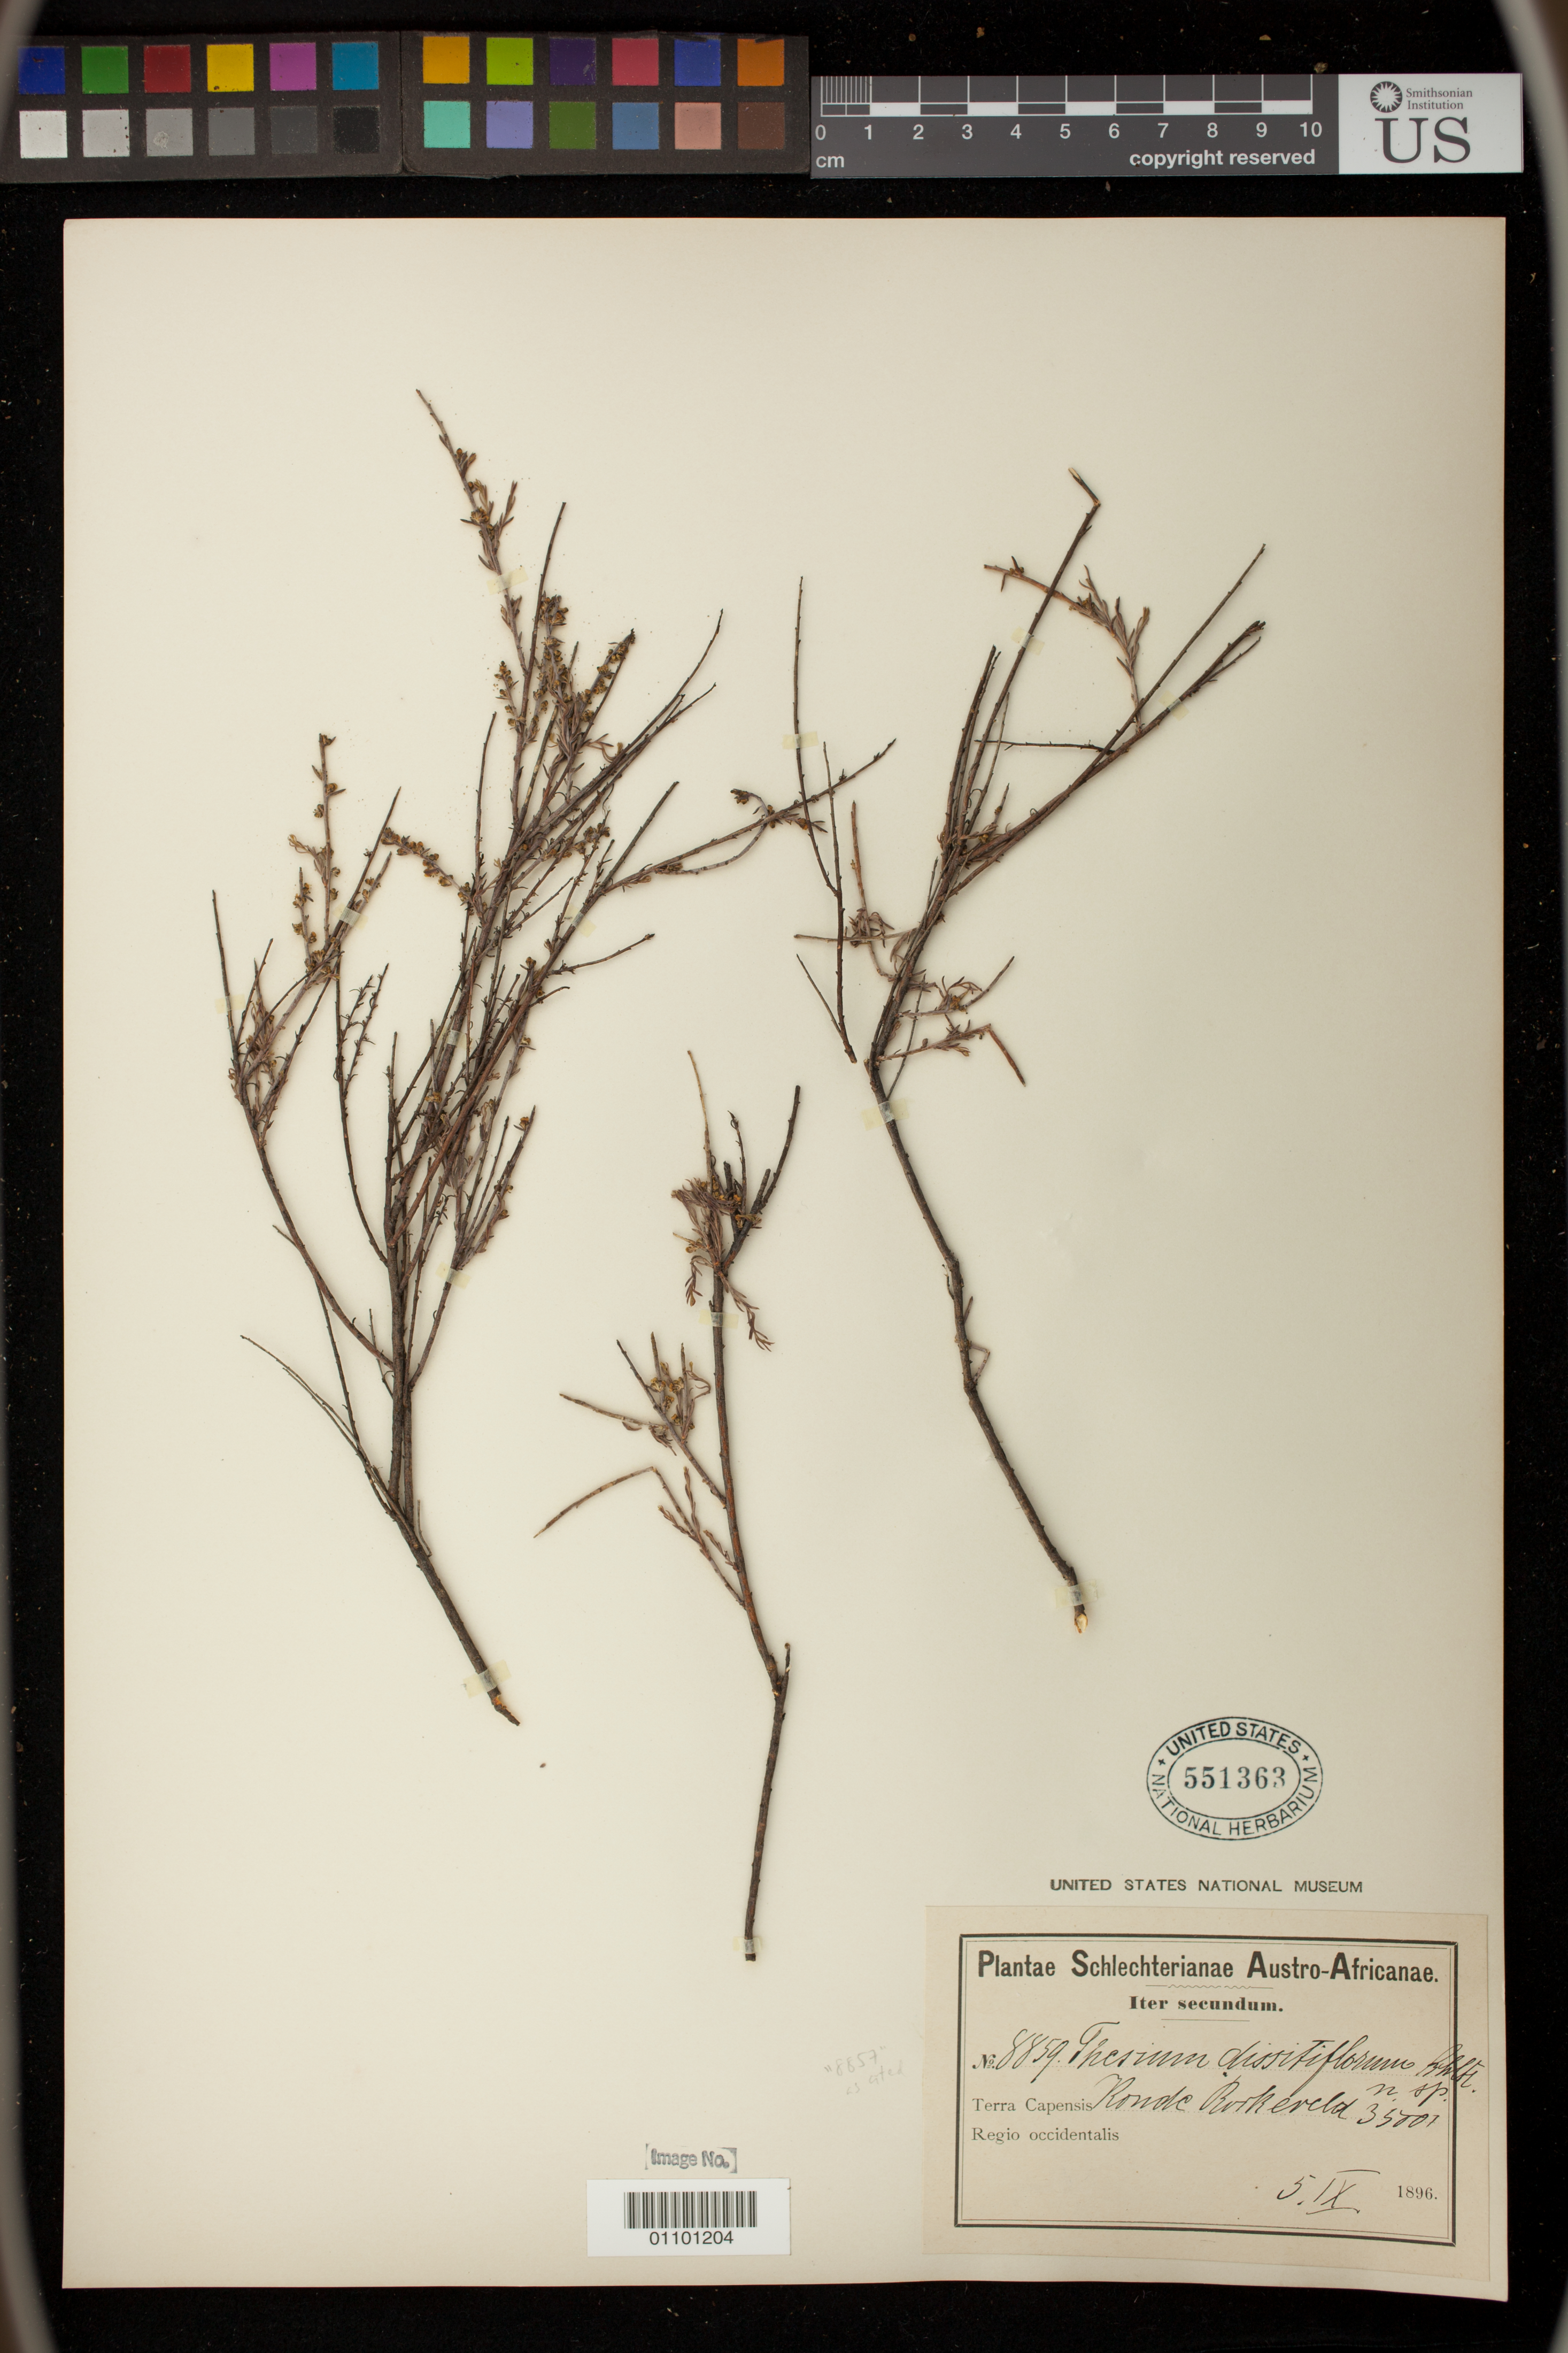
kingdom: Plantae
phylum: Tracheophyta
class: Magnoliopsida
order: Santalales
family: Thesiaceae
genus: Thesium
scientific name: Thesium dissitiflorum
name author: Schltr.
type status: Possible Isotype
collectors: F. R. R. Schlechter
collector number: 8859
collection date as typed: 05 Sep 1896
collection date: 1896-09-05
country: South Africa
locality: Koude Bokkeveld.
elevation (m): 1067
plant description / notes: Protologue cites coll. no. as "8857" but all other data match.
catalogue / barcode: US 551363